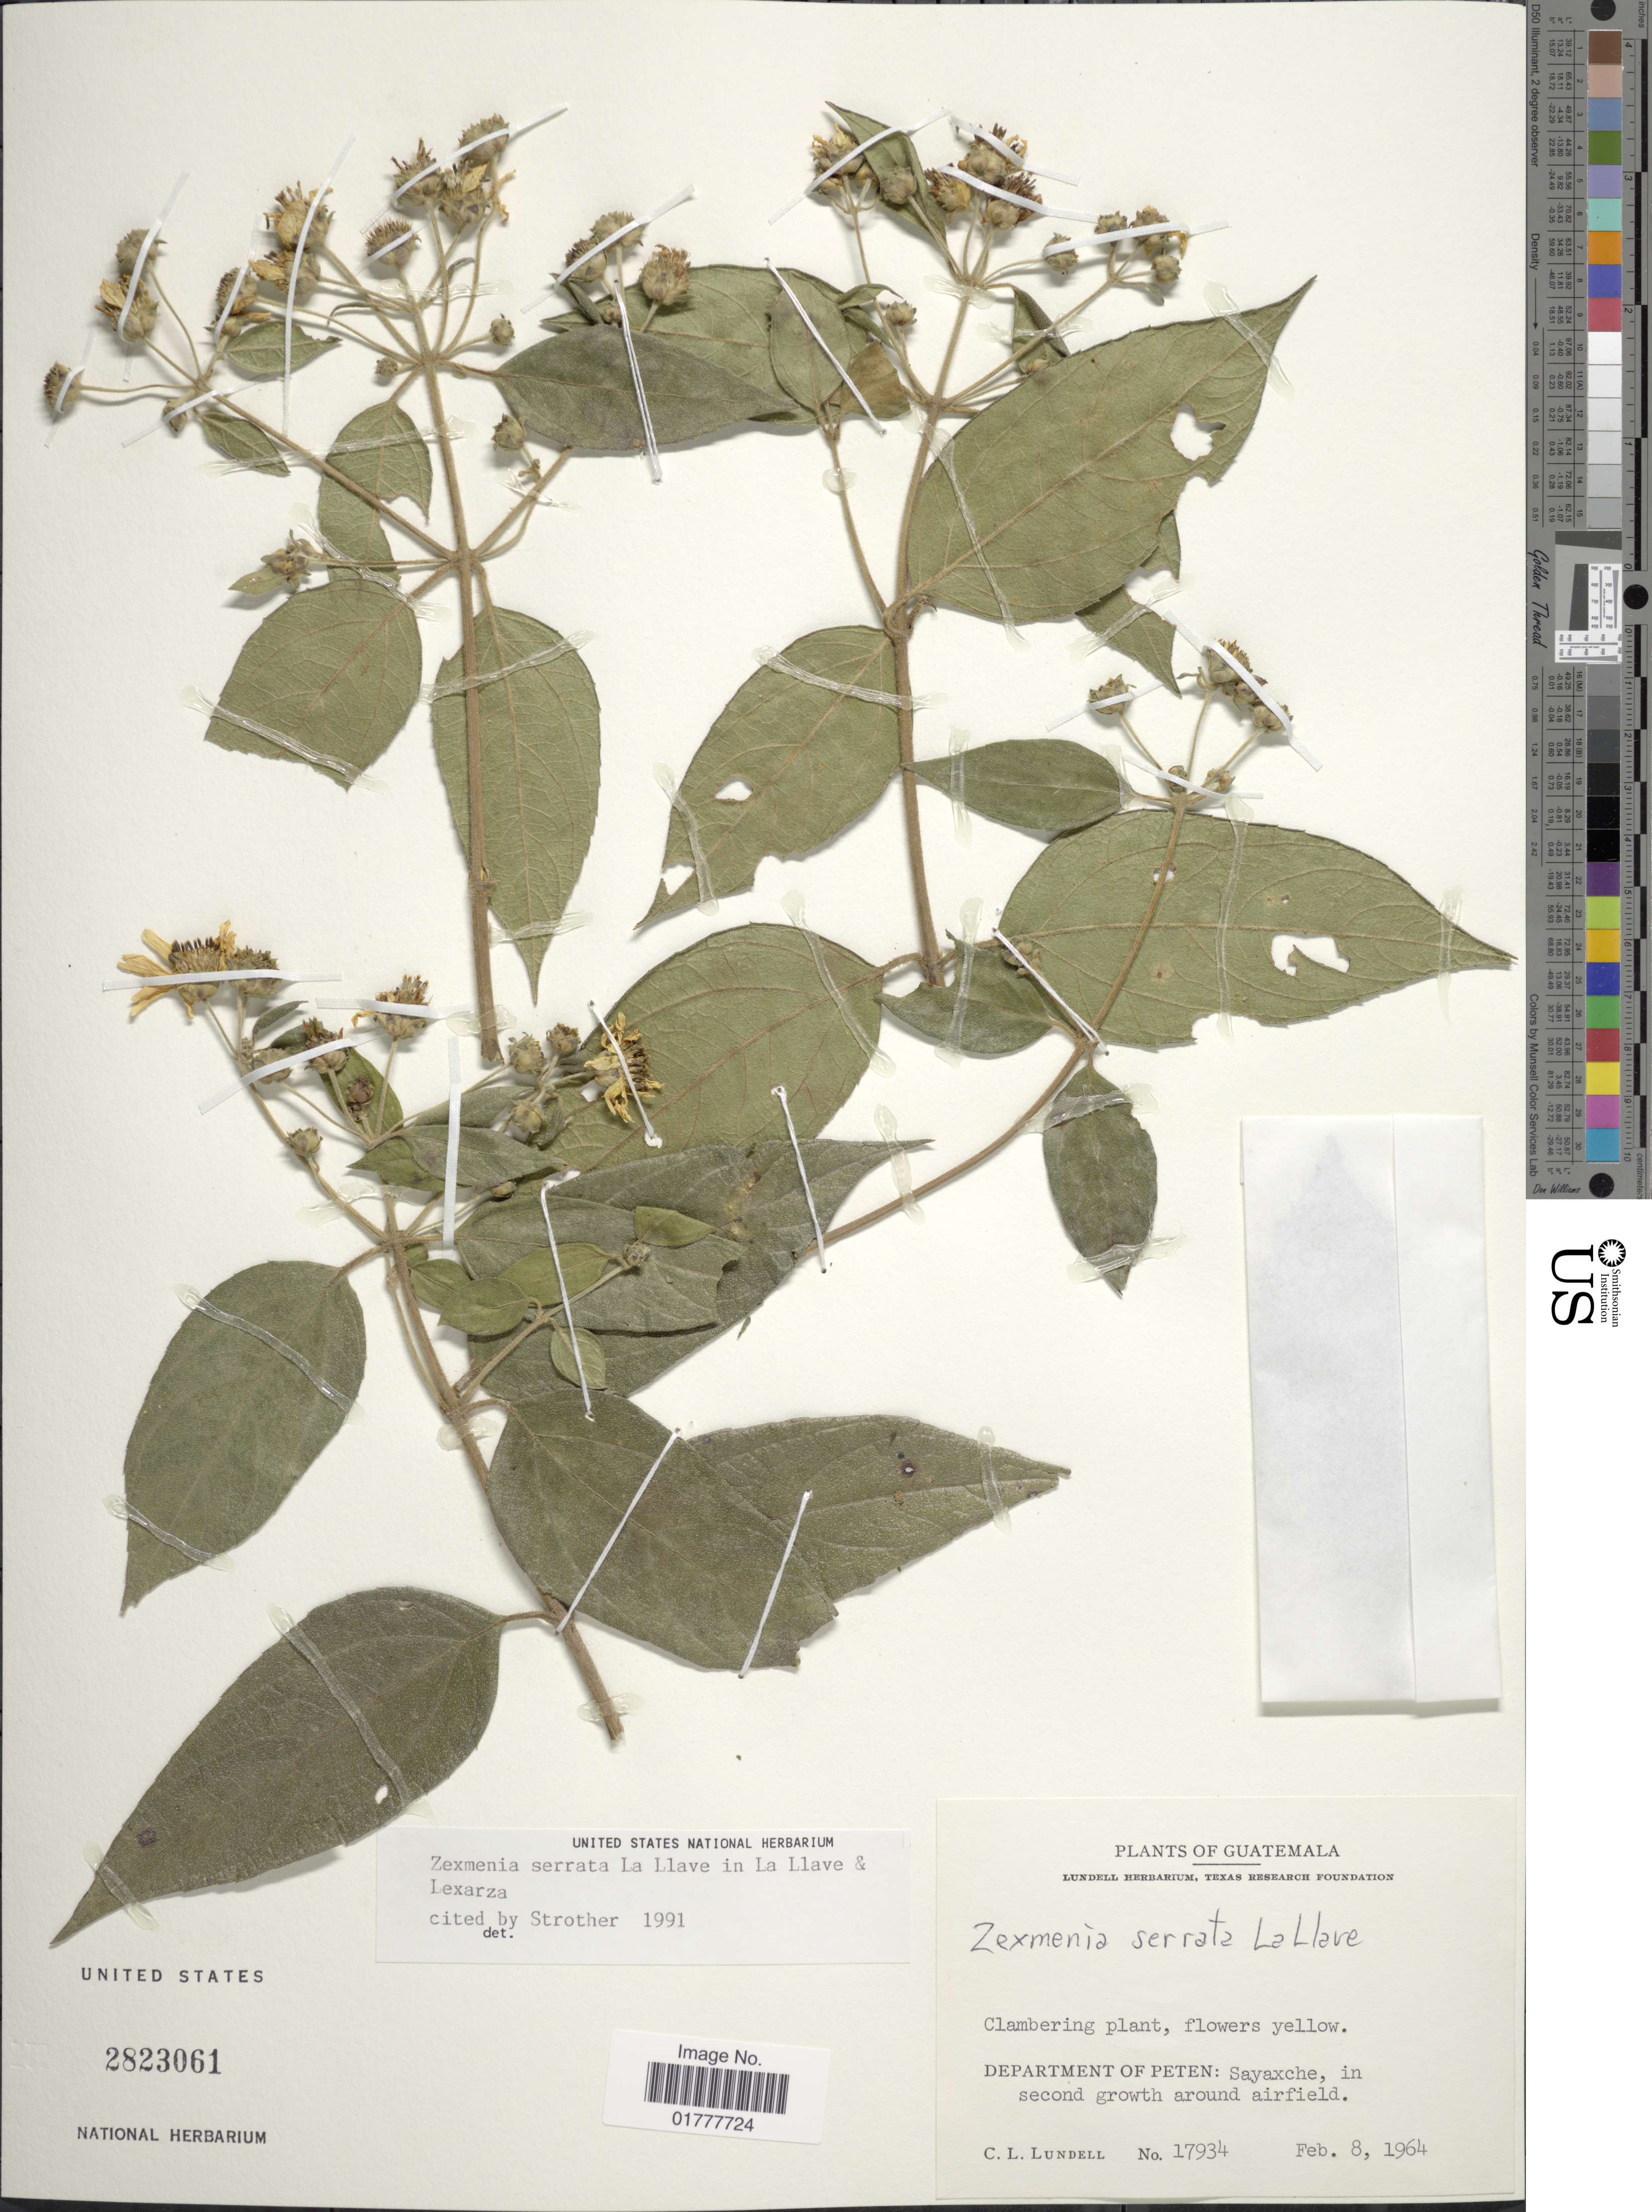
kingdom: Plantae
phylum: Tracheophyta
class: Magnoliopsida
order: Asterales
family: Asteraceae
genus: Zexmenia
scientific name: Zexmenia serrata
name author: La Llave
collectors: C. L. Lundell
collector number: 17934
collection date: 1964-02-08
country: Guatemala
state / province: El Petén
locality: Department of Peten: Sayaxche, in second growth around airfield.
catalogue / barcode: US 2823061